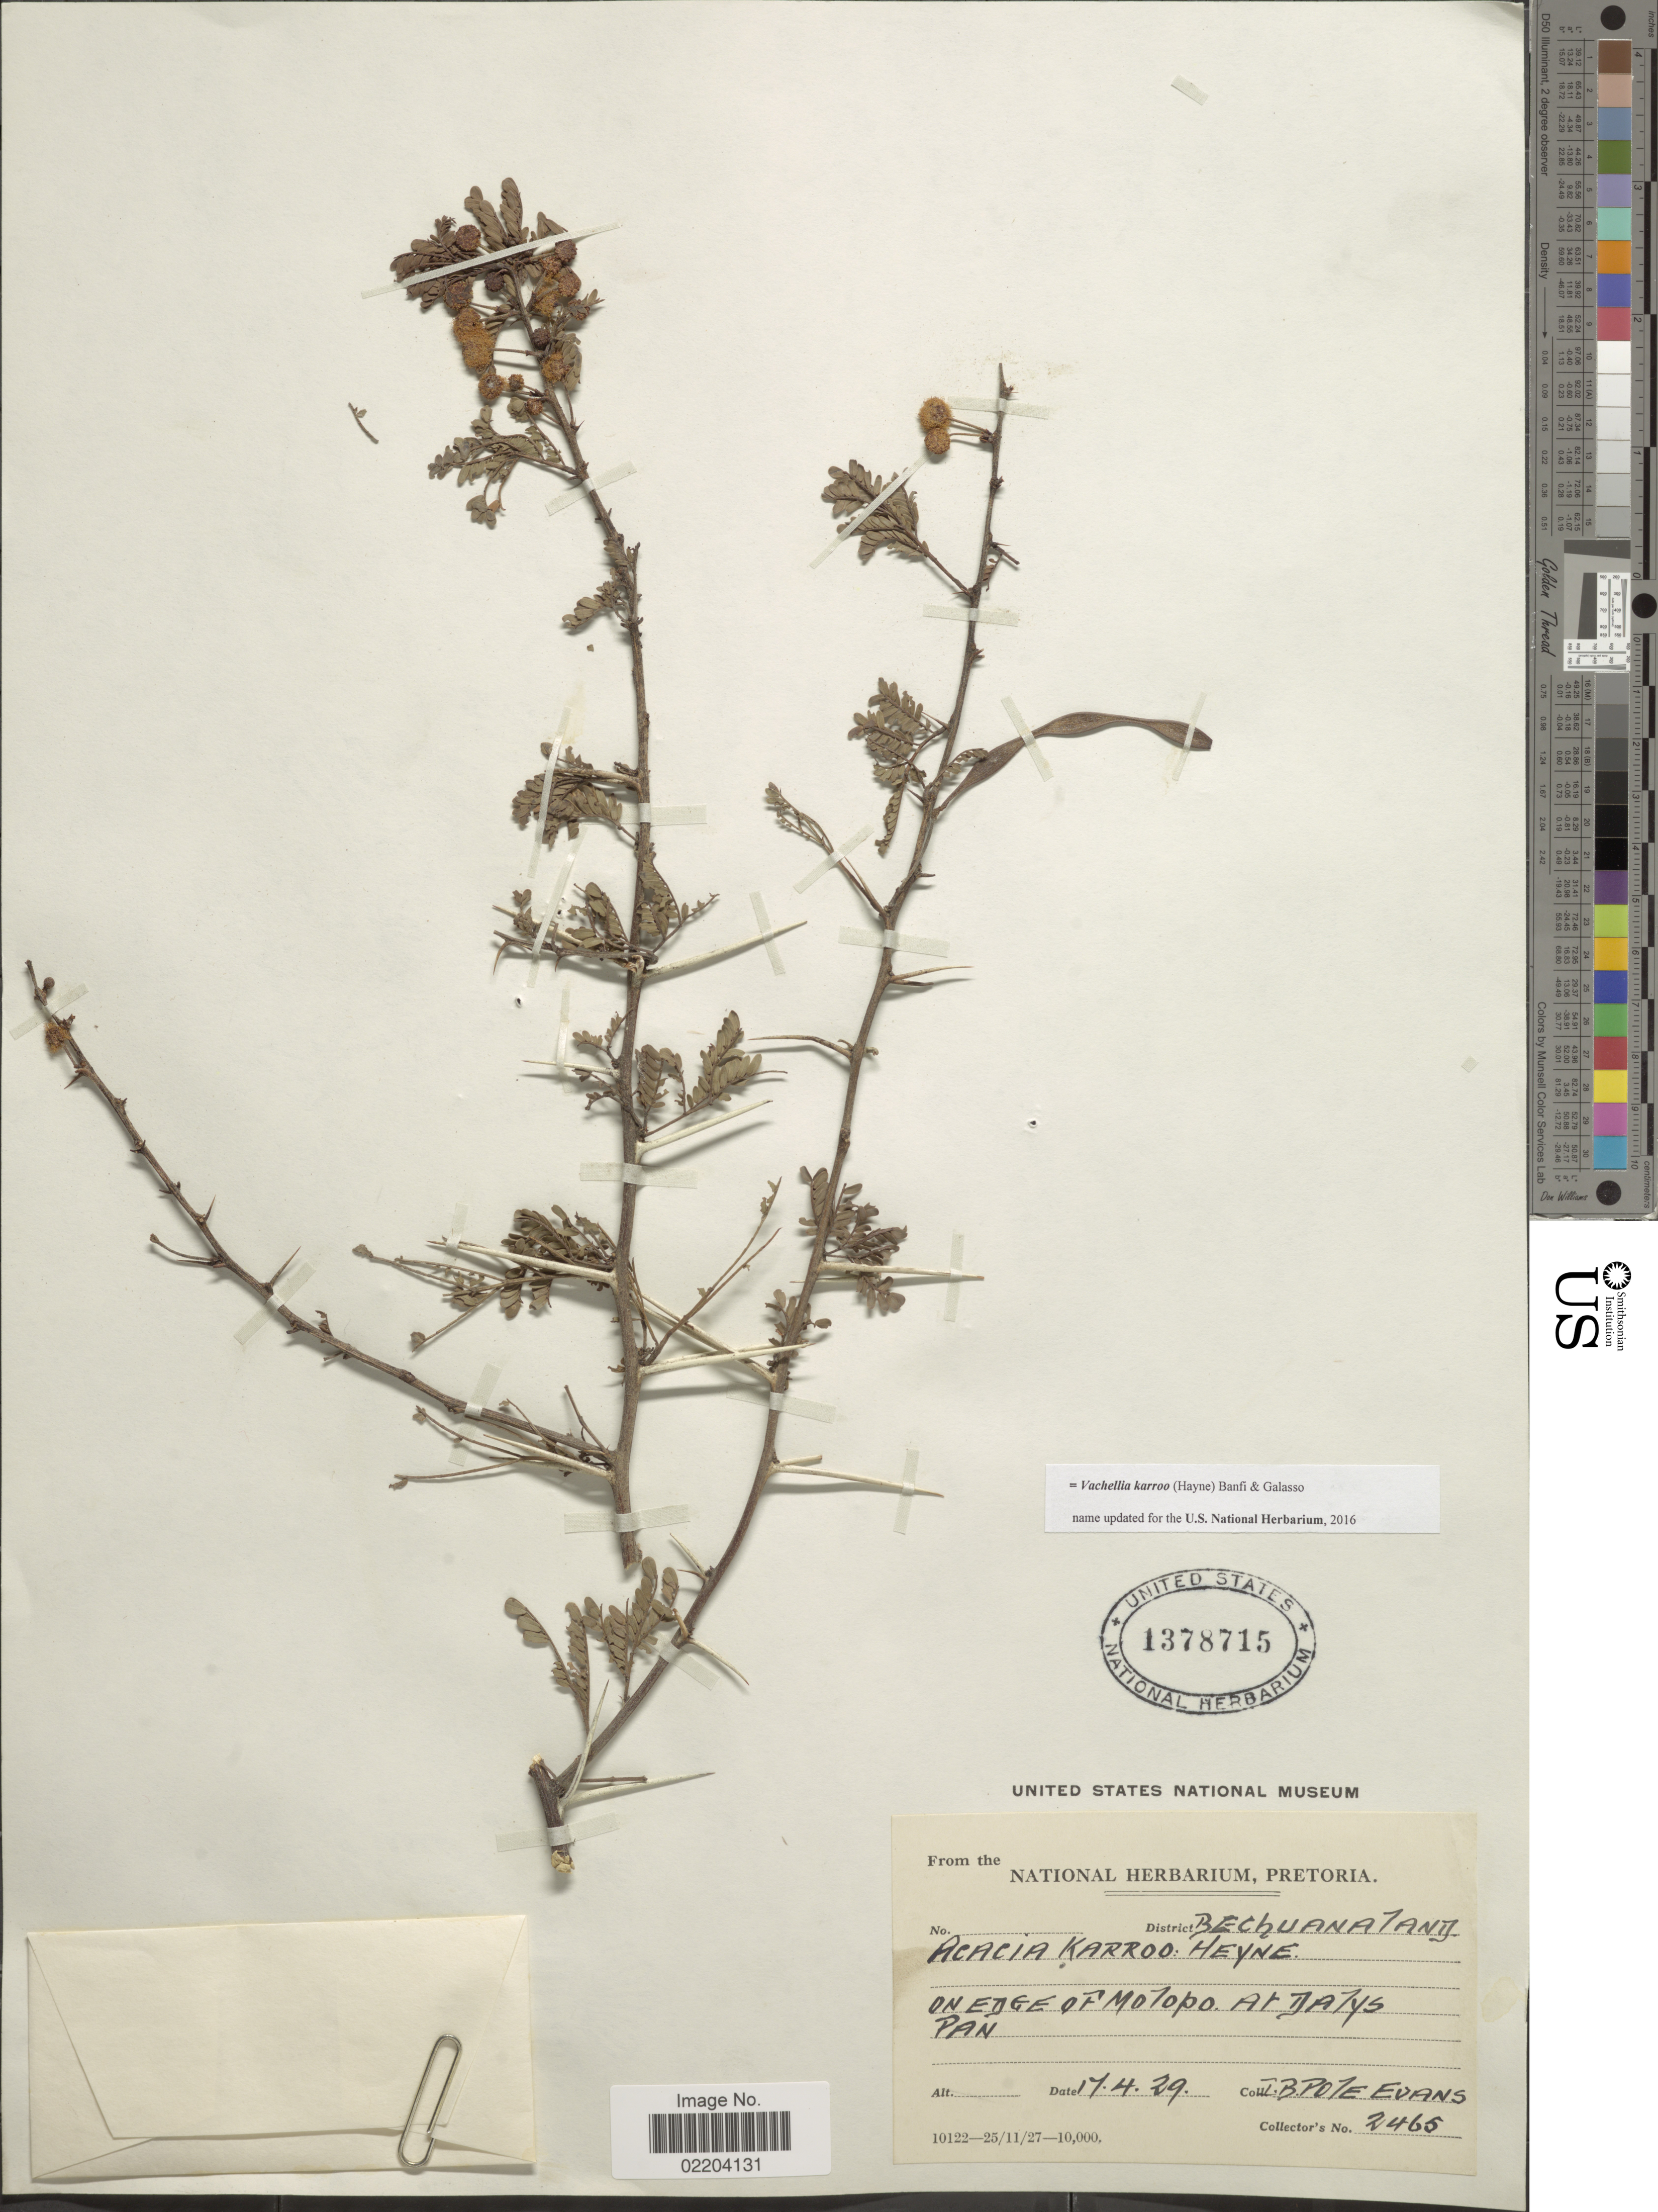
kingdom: Plantae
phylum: Tracheophyta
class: Magnoliopsida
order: Fabales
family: Fabaceae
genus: Vachellia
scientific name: Vachellia karroo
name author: (Hayne) Banfi & Galasso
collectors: I. B. Pole-Evans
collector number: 2465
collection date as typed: Transcribed d/m/y: 17/4/29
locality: District Bechuana Tanij [interpreted]. On edge of Molopo. At Dalys Pan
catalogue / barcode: US 1378715